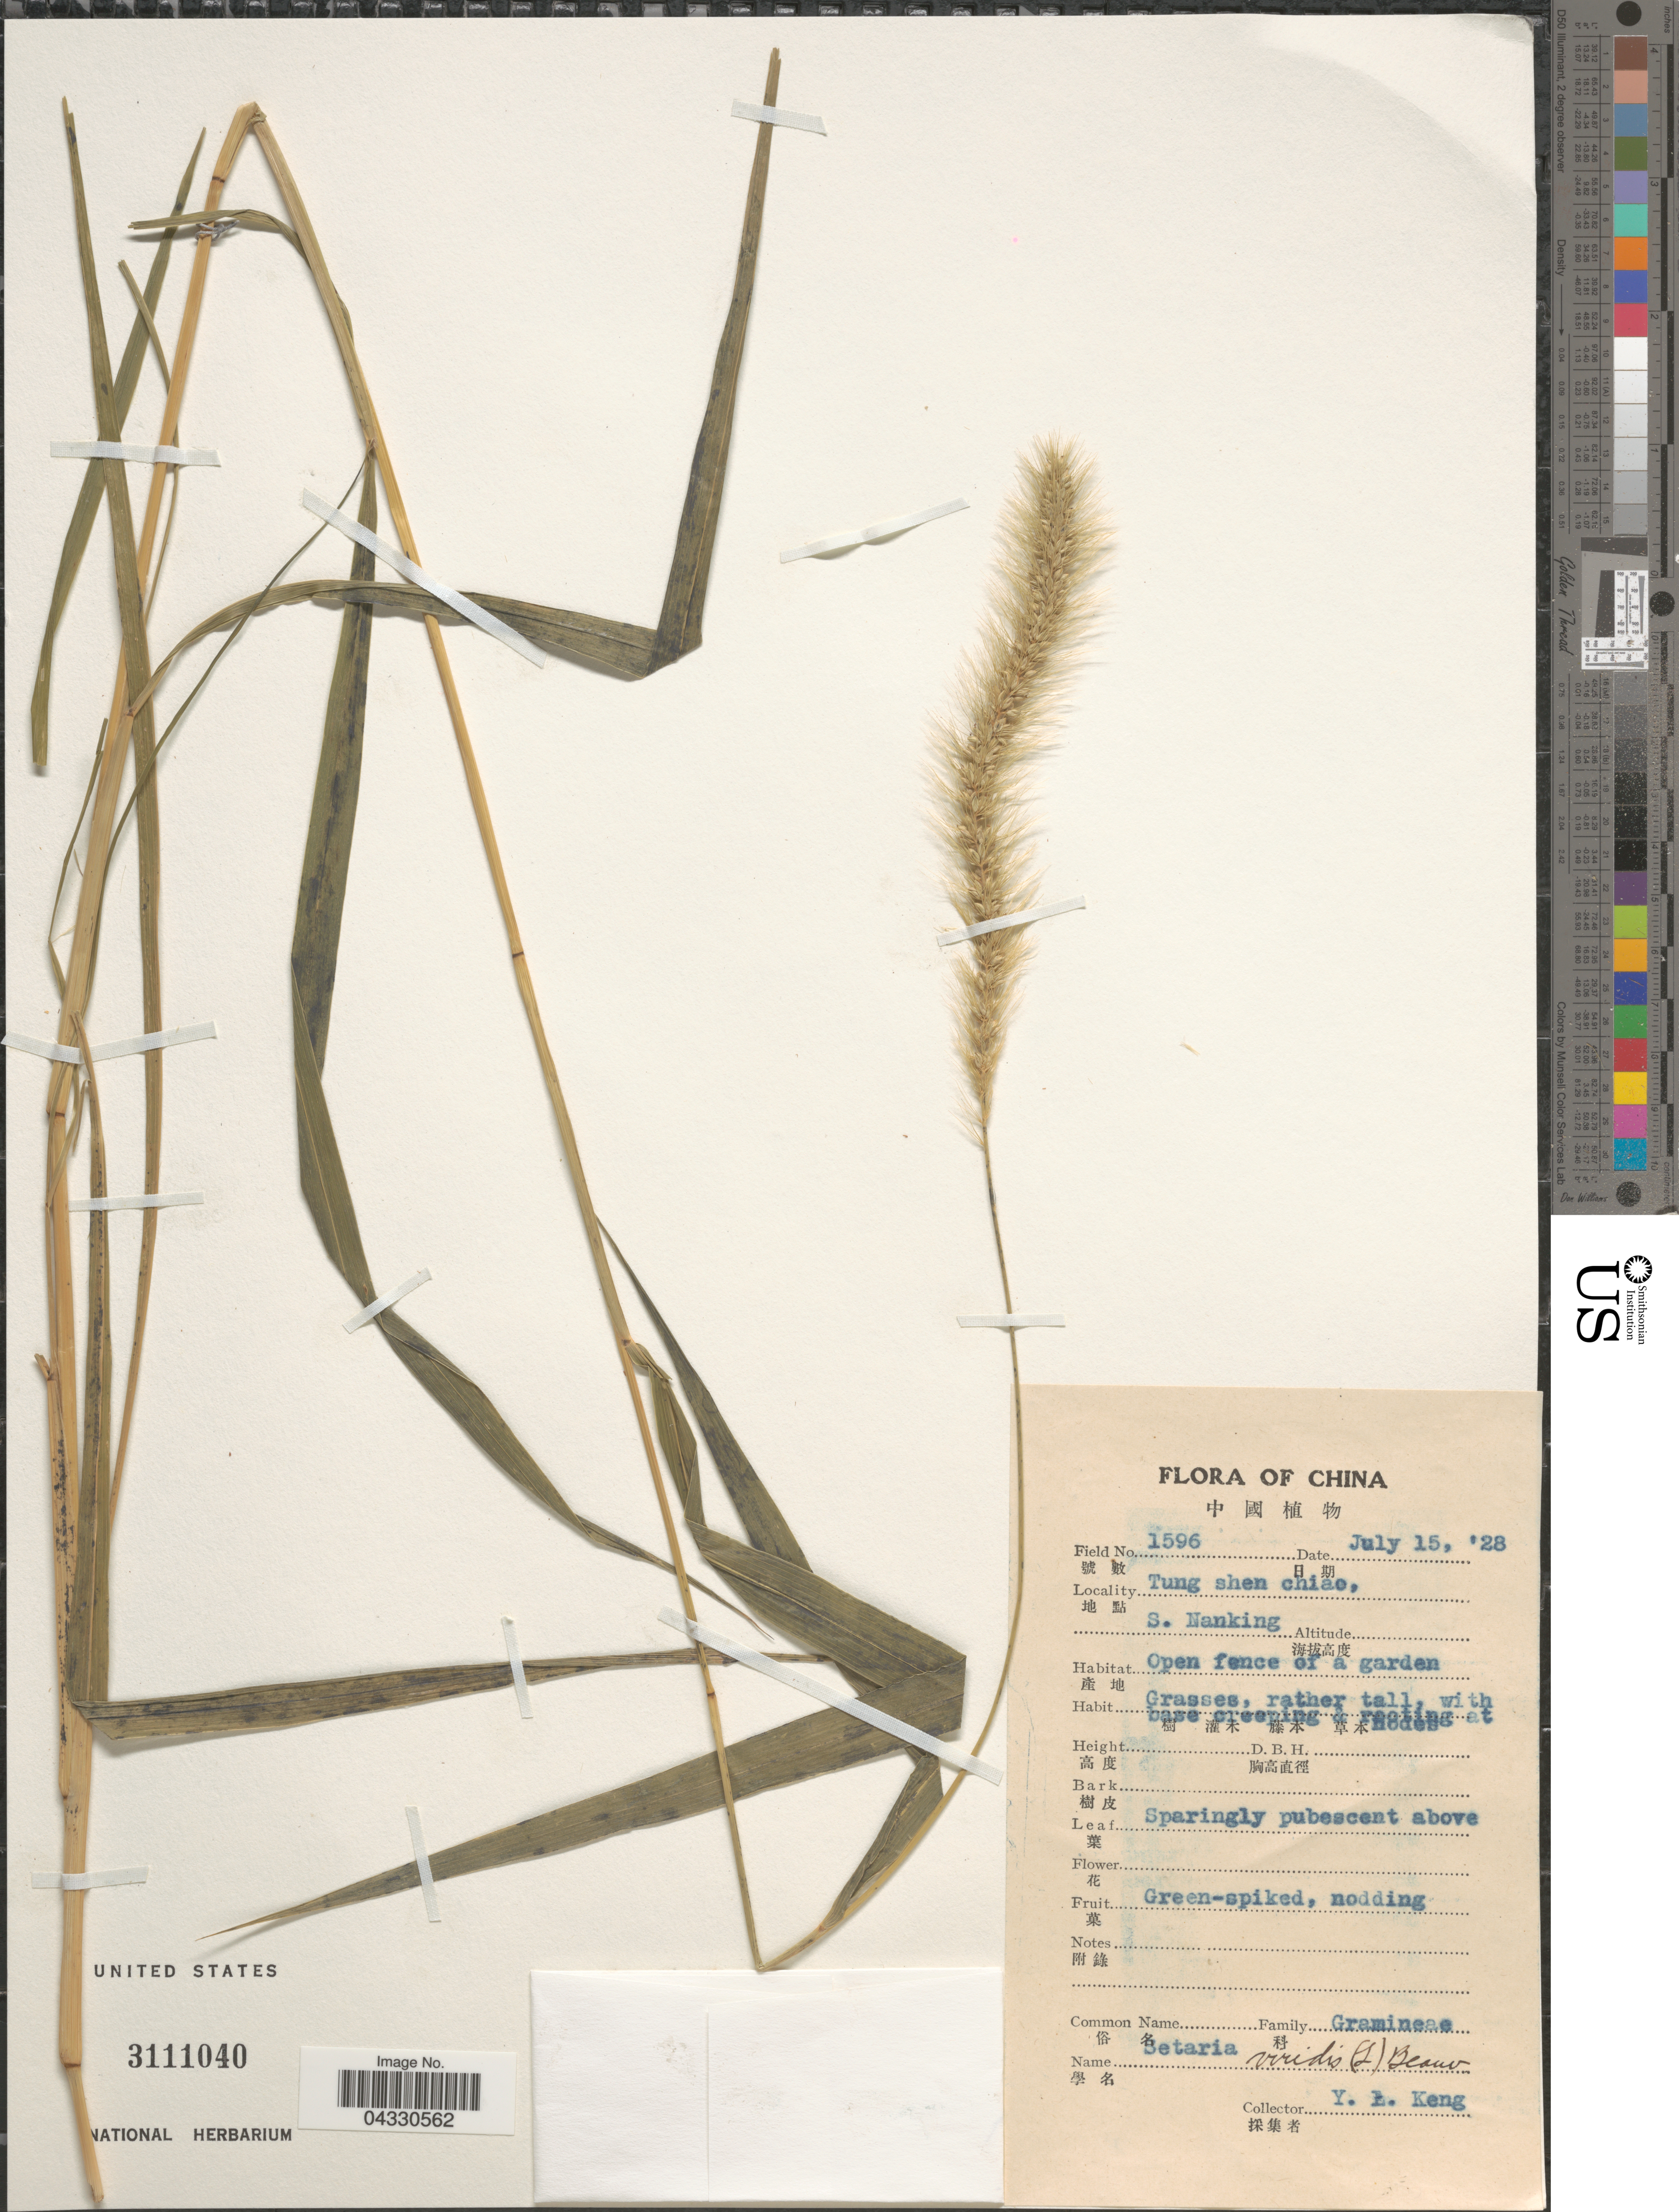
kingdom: Plantae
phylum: Tracheophyta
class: Liliopsida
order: Poales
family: Poaceae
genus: Setaria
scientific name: Setaria viridis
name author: (L.) P. Beauv.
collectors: Y. L. Keng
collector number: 1596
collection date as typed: Transcribed d/m/y: 15/7/28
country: China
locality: Tung shen chiao, S. Nanking. Open fence of a garden.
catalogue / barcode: US 3111040